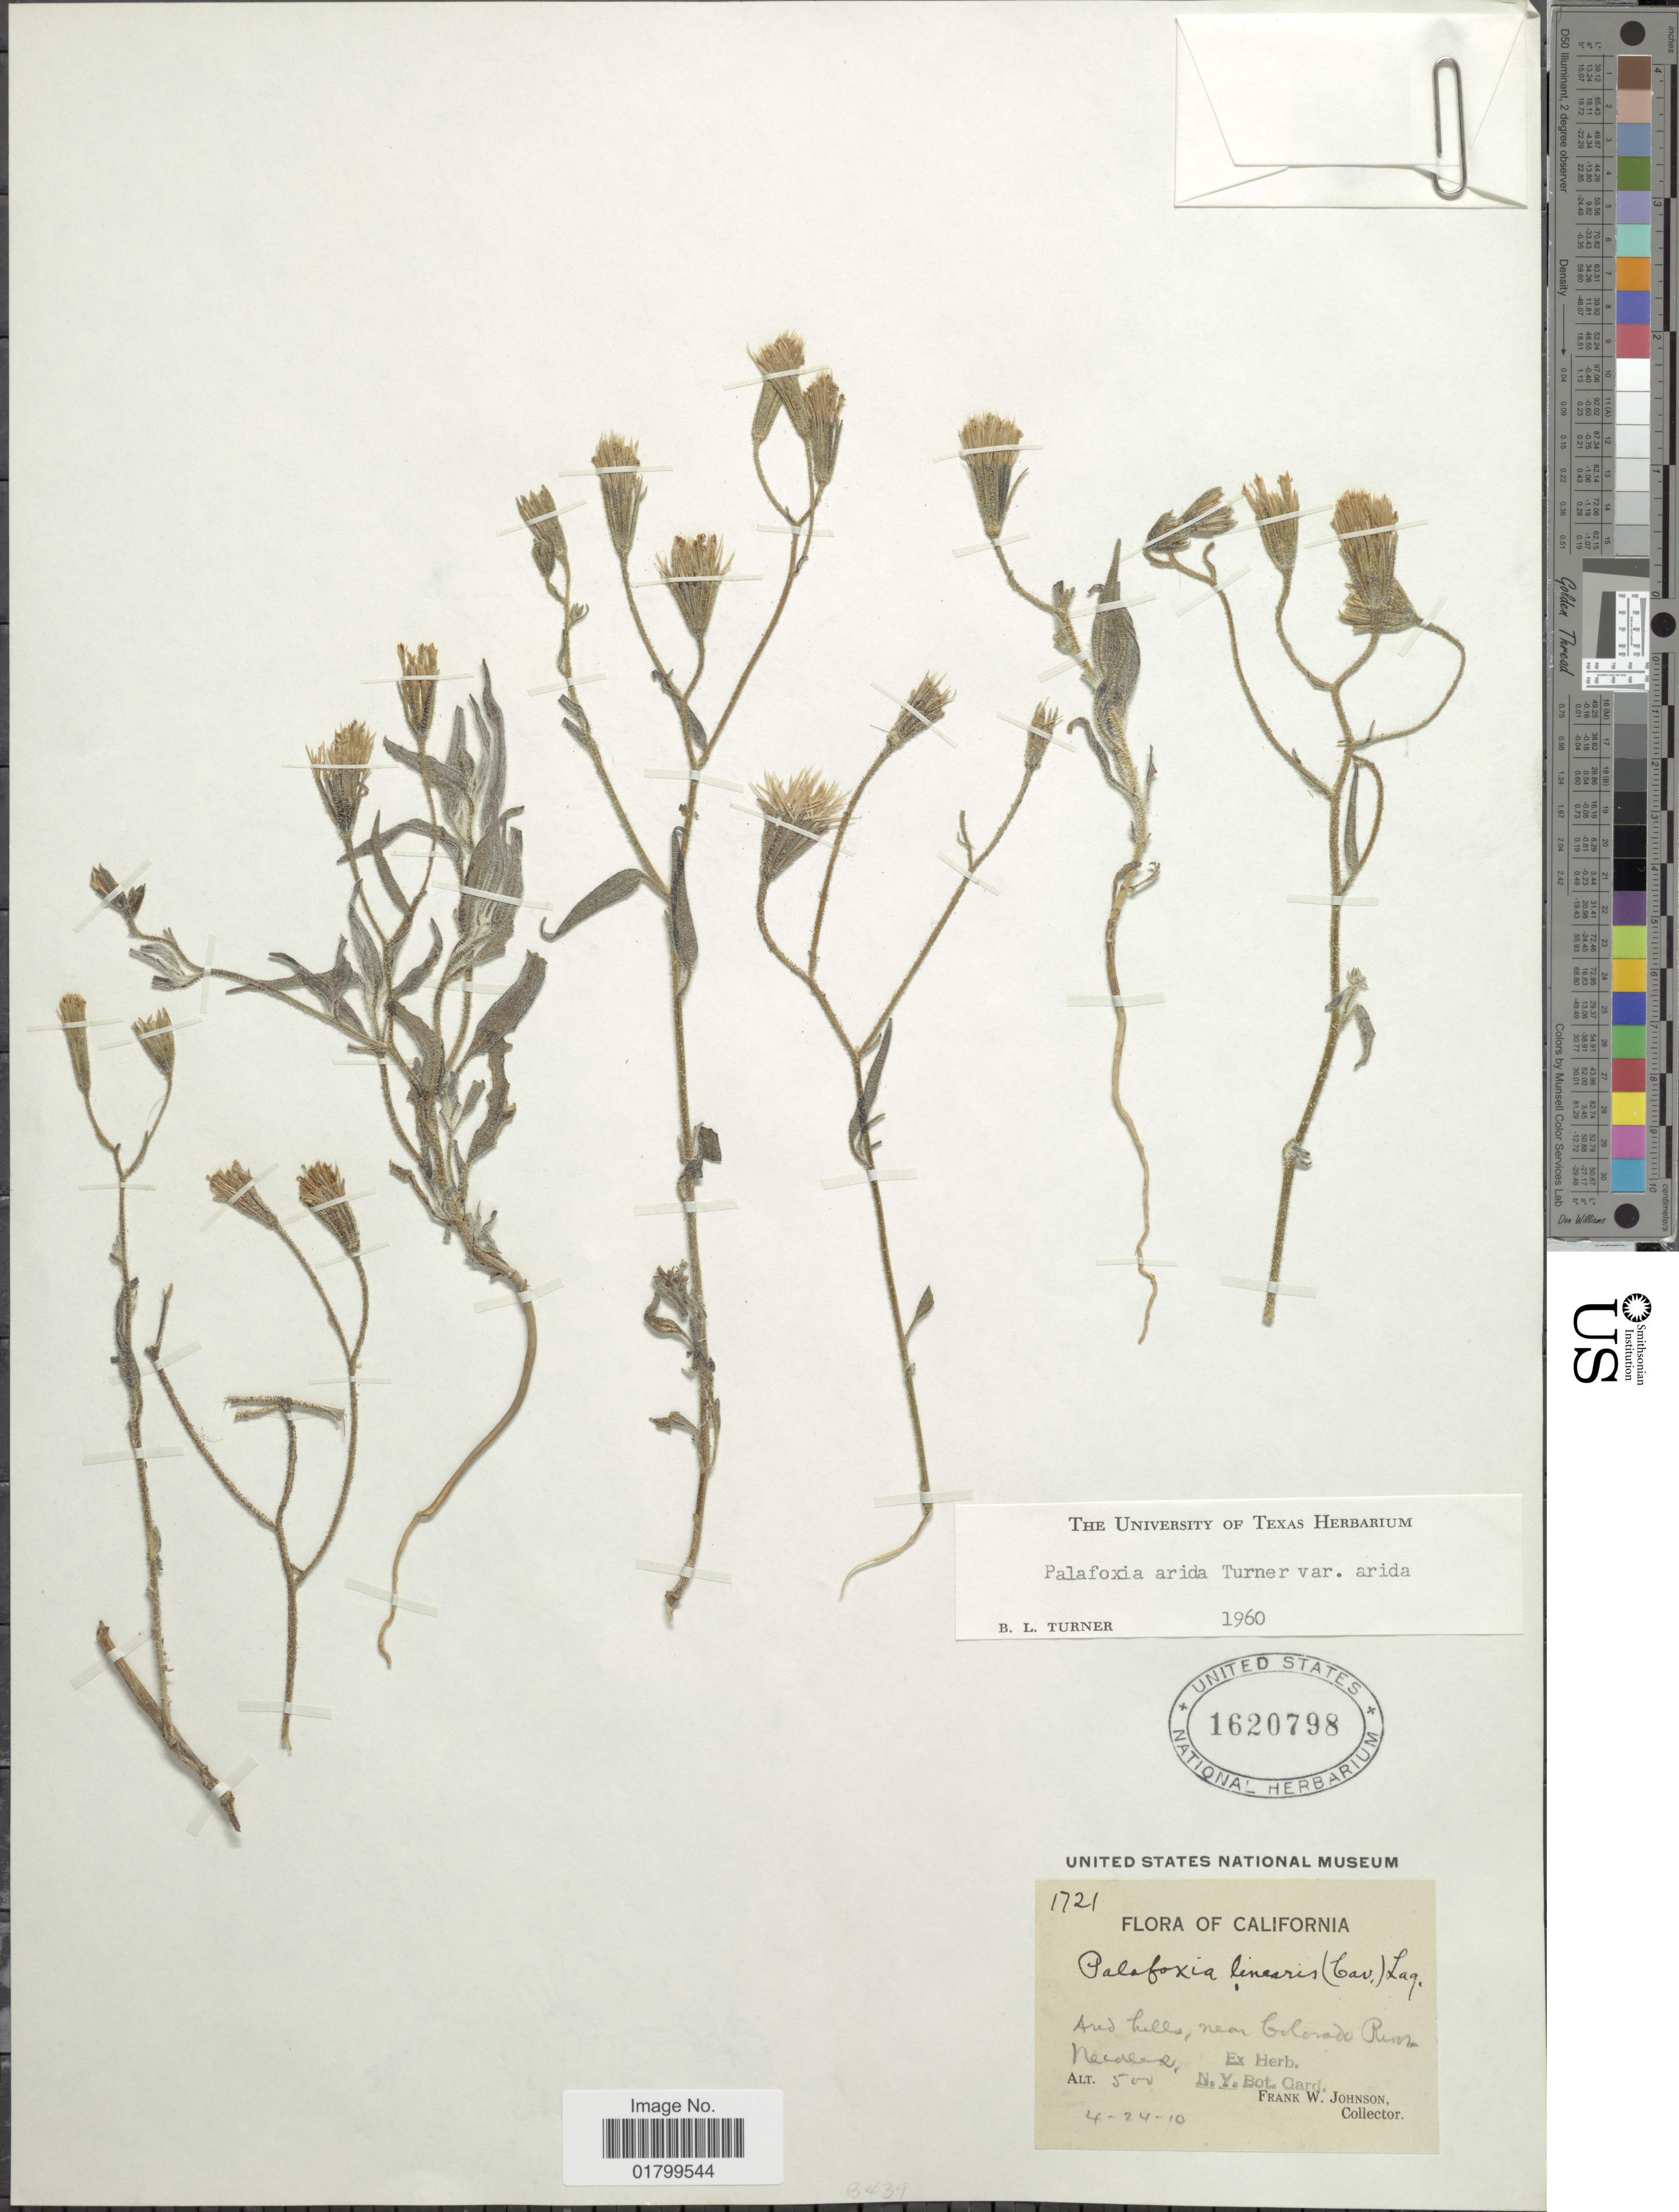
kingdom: Plantae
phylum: Tracheophyta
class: Magnoliopsida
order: Asterales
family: Asteraceae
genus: Palafoxia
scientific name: Palafoxia arida var. arida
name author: B.L. Turner & M.I. Morris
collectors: F. W. Johnson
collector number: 1721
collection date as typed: Transcribed d/m/y: 24/4/10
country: United States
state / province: California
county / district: San Bernardino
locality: Arid hills, near Colorado River, Needles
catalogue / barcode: US 1620798